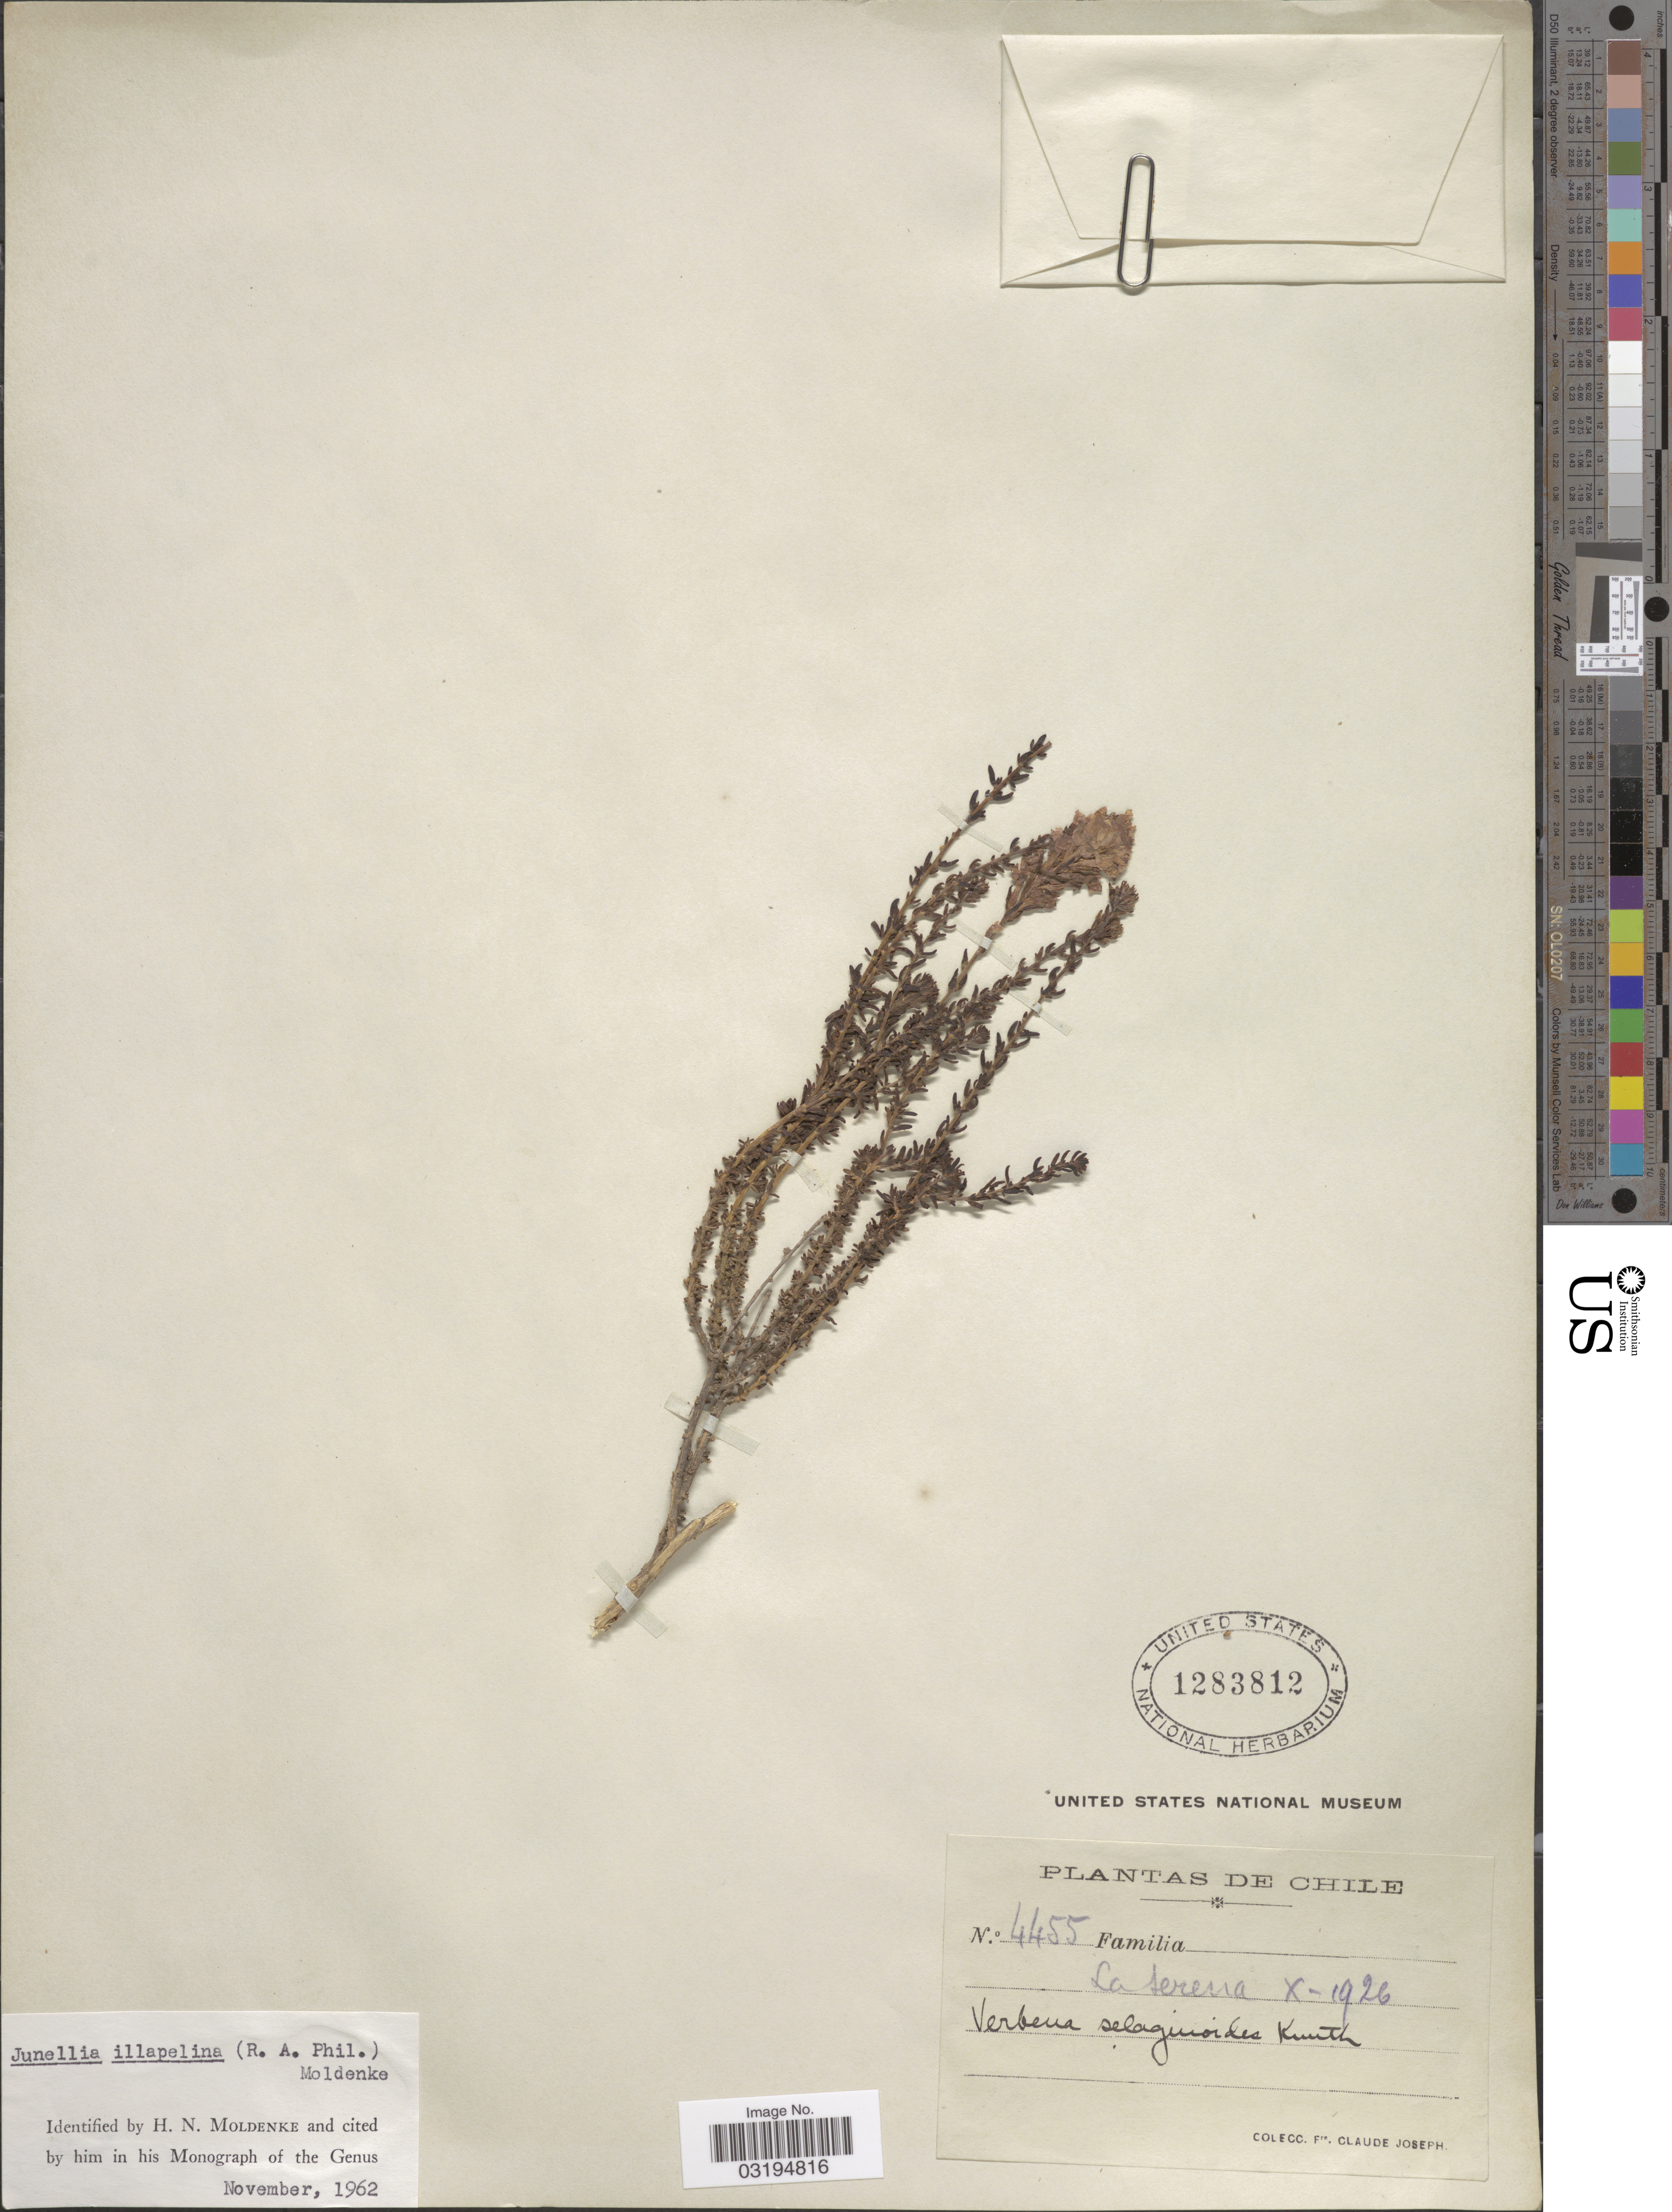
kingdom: Plantae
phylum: Tracheophyta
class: Magnoliopsida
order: Lamiales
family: Verbenaceae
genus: Junellia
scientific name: Junellia selaginoides var. illapelina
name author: (Phil.) Botta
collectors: Bro. Claude-Joseph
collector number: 4455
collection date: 1926-10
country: Chile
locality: La Serena.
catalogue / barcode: US 1283812